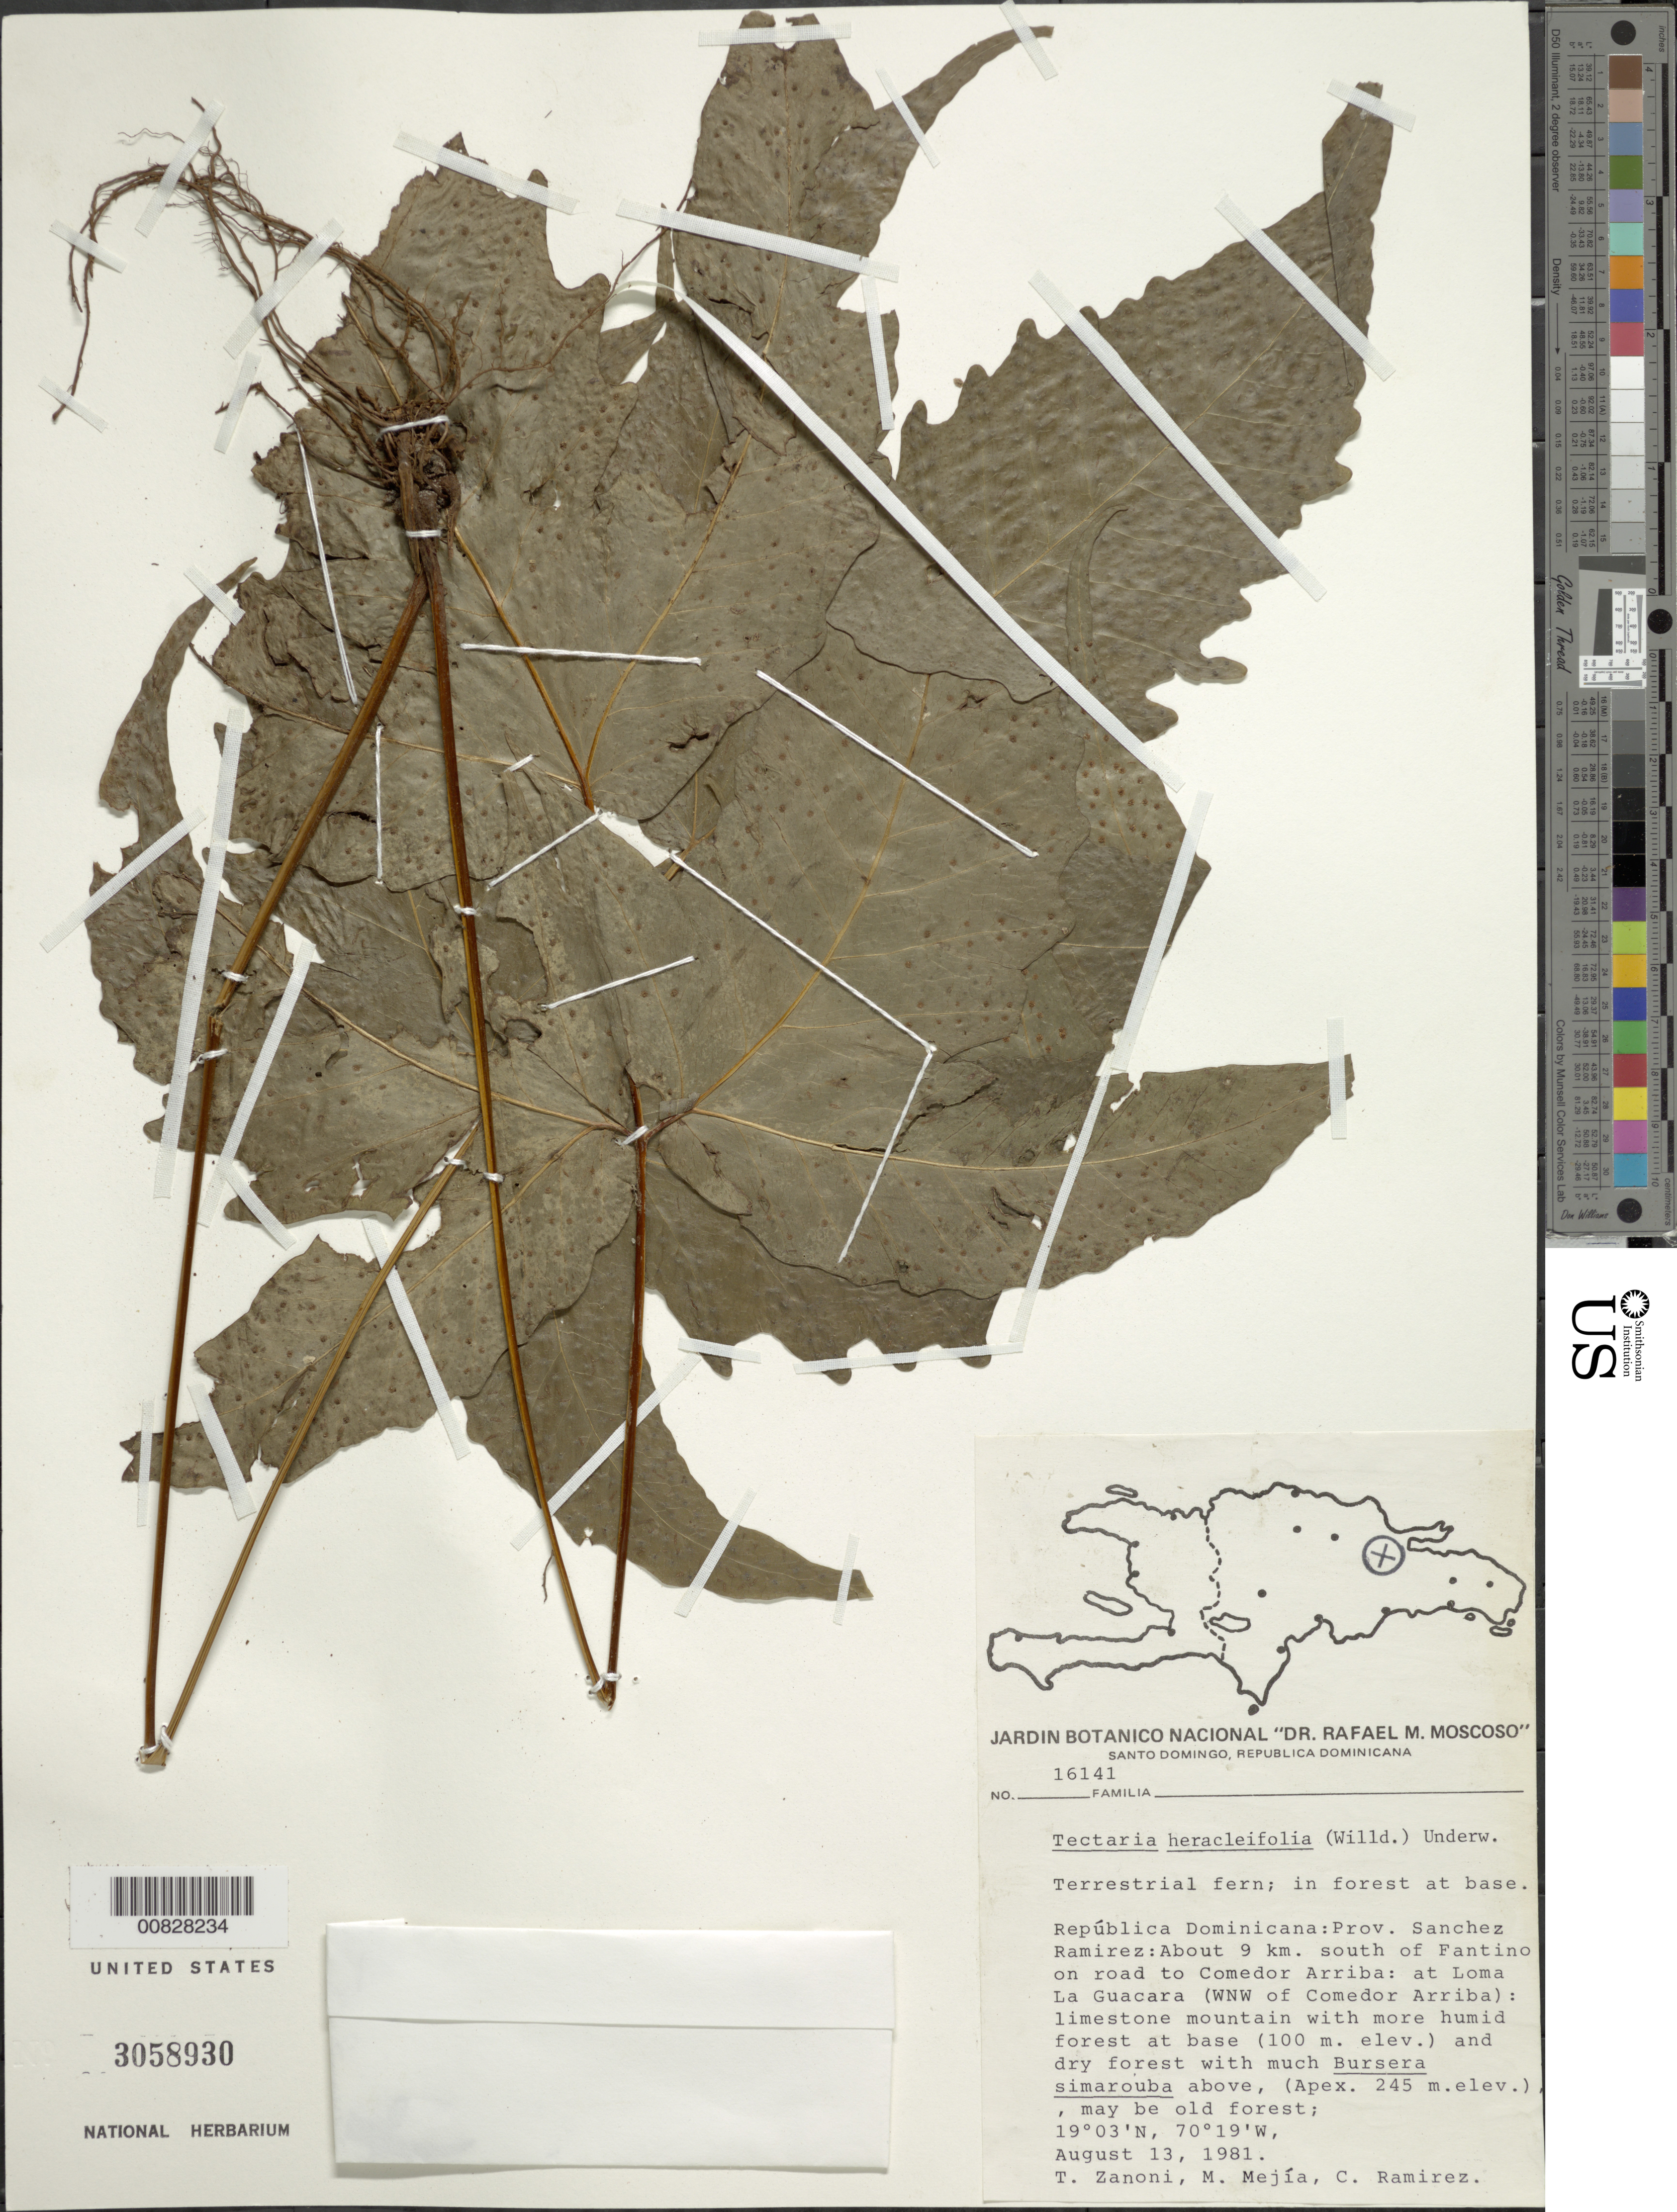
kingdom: Plantae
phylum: Tracheophyta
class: Polypodiopsida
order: Polypodiales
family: Tectariaceae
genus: Tectaria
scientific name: Tectaria heracleifolia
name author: (Willd.) Underw.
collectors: T. A. Zanoni, M. Mejia & C. Ramirez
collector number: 16141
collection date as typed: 13 Aug 1981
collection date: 1981-08-13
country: Dominican Republic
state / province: Sanchez Ramirez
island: Hispaniola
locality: Fantino, 9 km S on road to Comedor Arriba, at Loma La Guacara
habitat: Limestone mountain with more humid forest at base and dry forest with much Bursera simarouba above, may be old forest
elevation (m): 245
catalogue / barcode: US 3058930